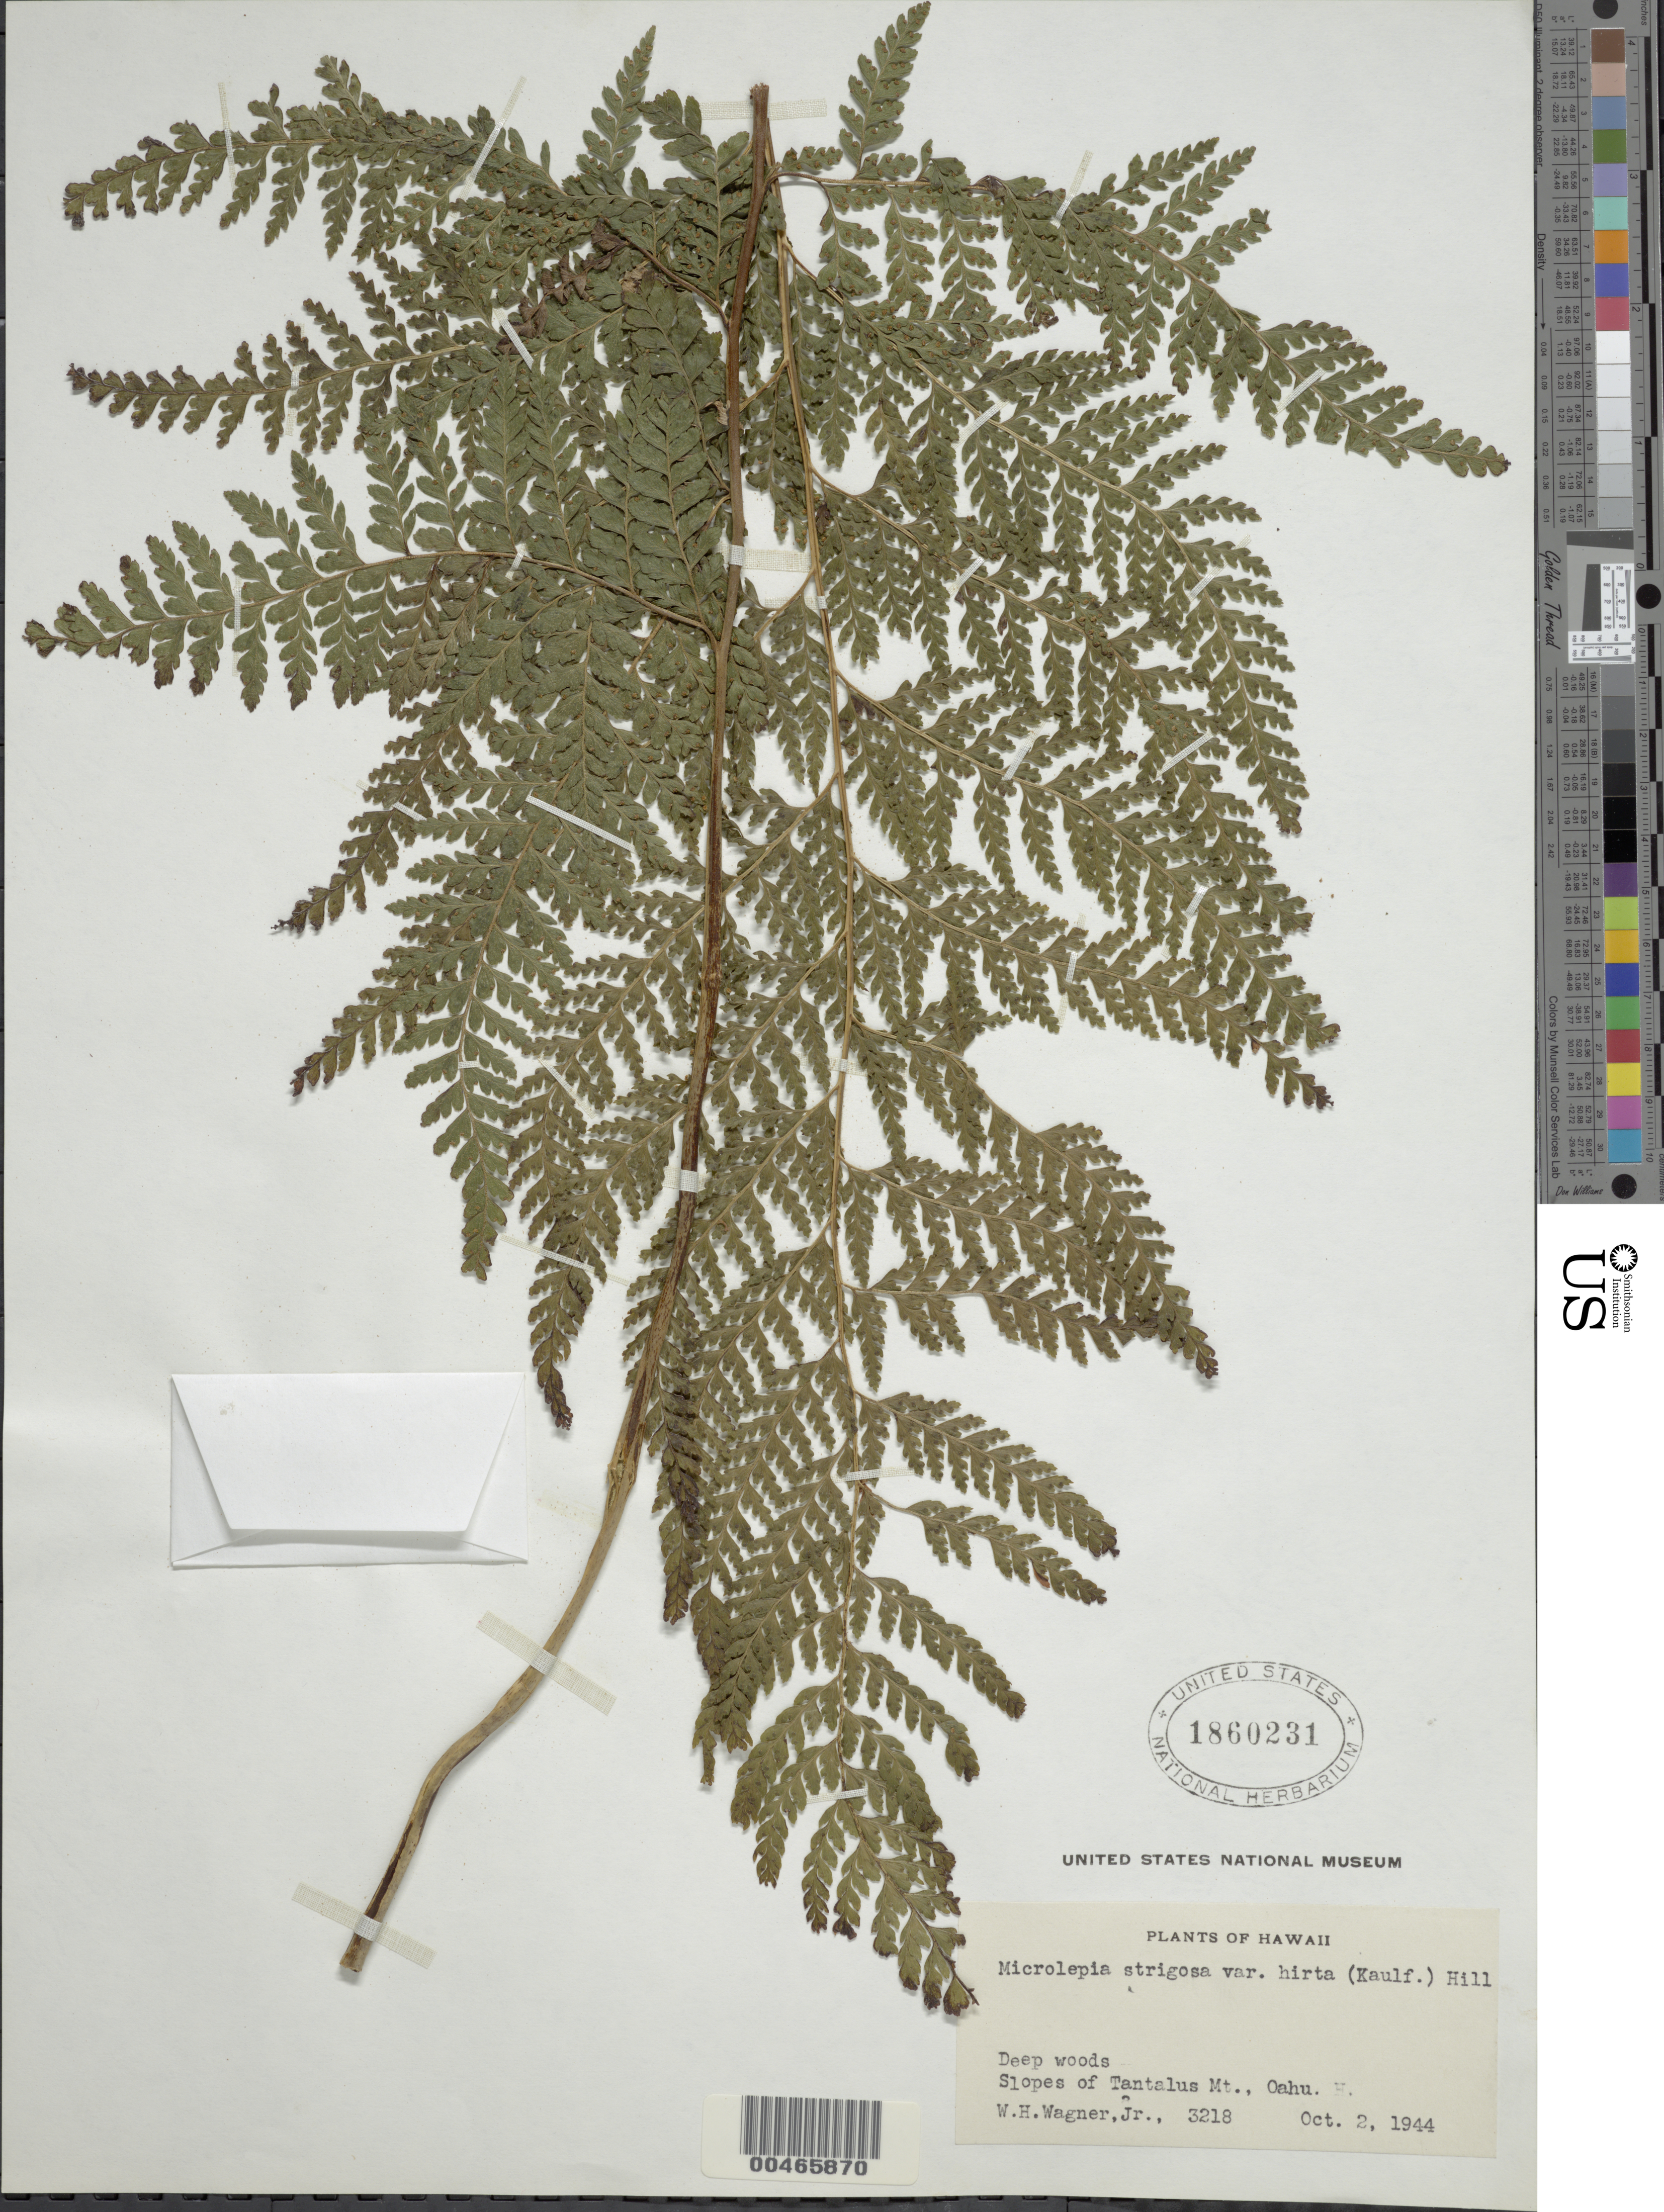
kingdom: Plantae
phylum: Tracheophyta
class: Polypodiopsida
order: Polypodiales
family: Dennstaedtiaceae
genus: Microlepia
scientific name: Microlepia speluncae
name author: (L.) T. Moore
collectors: W. H. Wagner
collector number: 3218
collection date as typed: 2 Oct 1944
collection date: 1944-10-02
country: United States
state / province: Hawaii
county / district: Honolulu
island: Oahu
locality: Slopes of Tantalus Mt.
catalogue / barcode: US 1860231